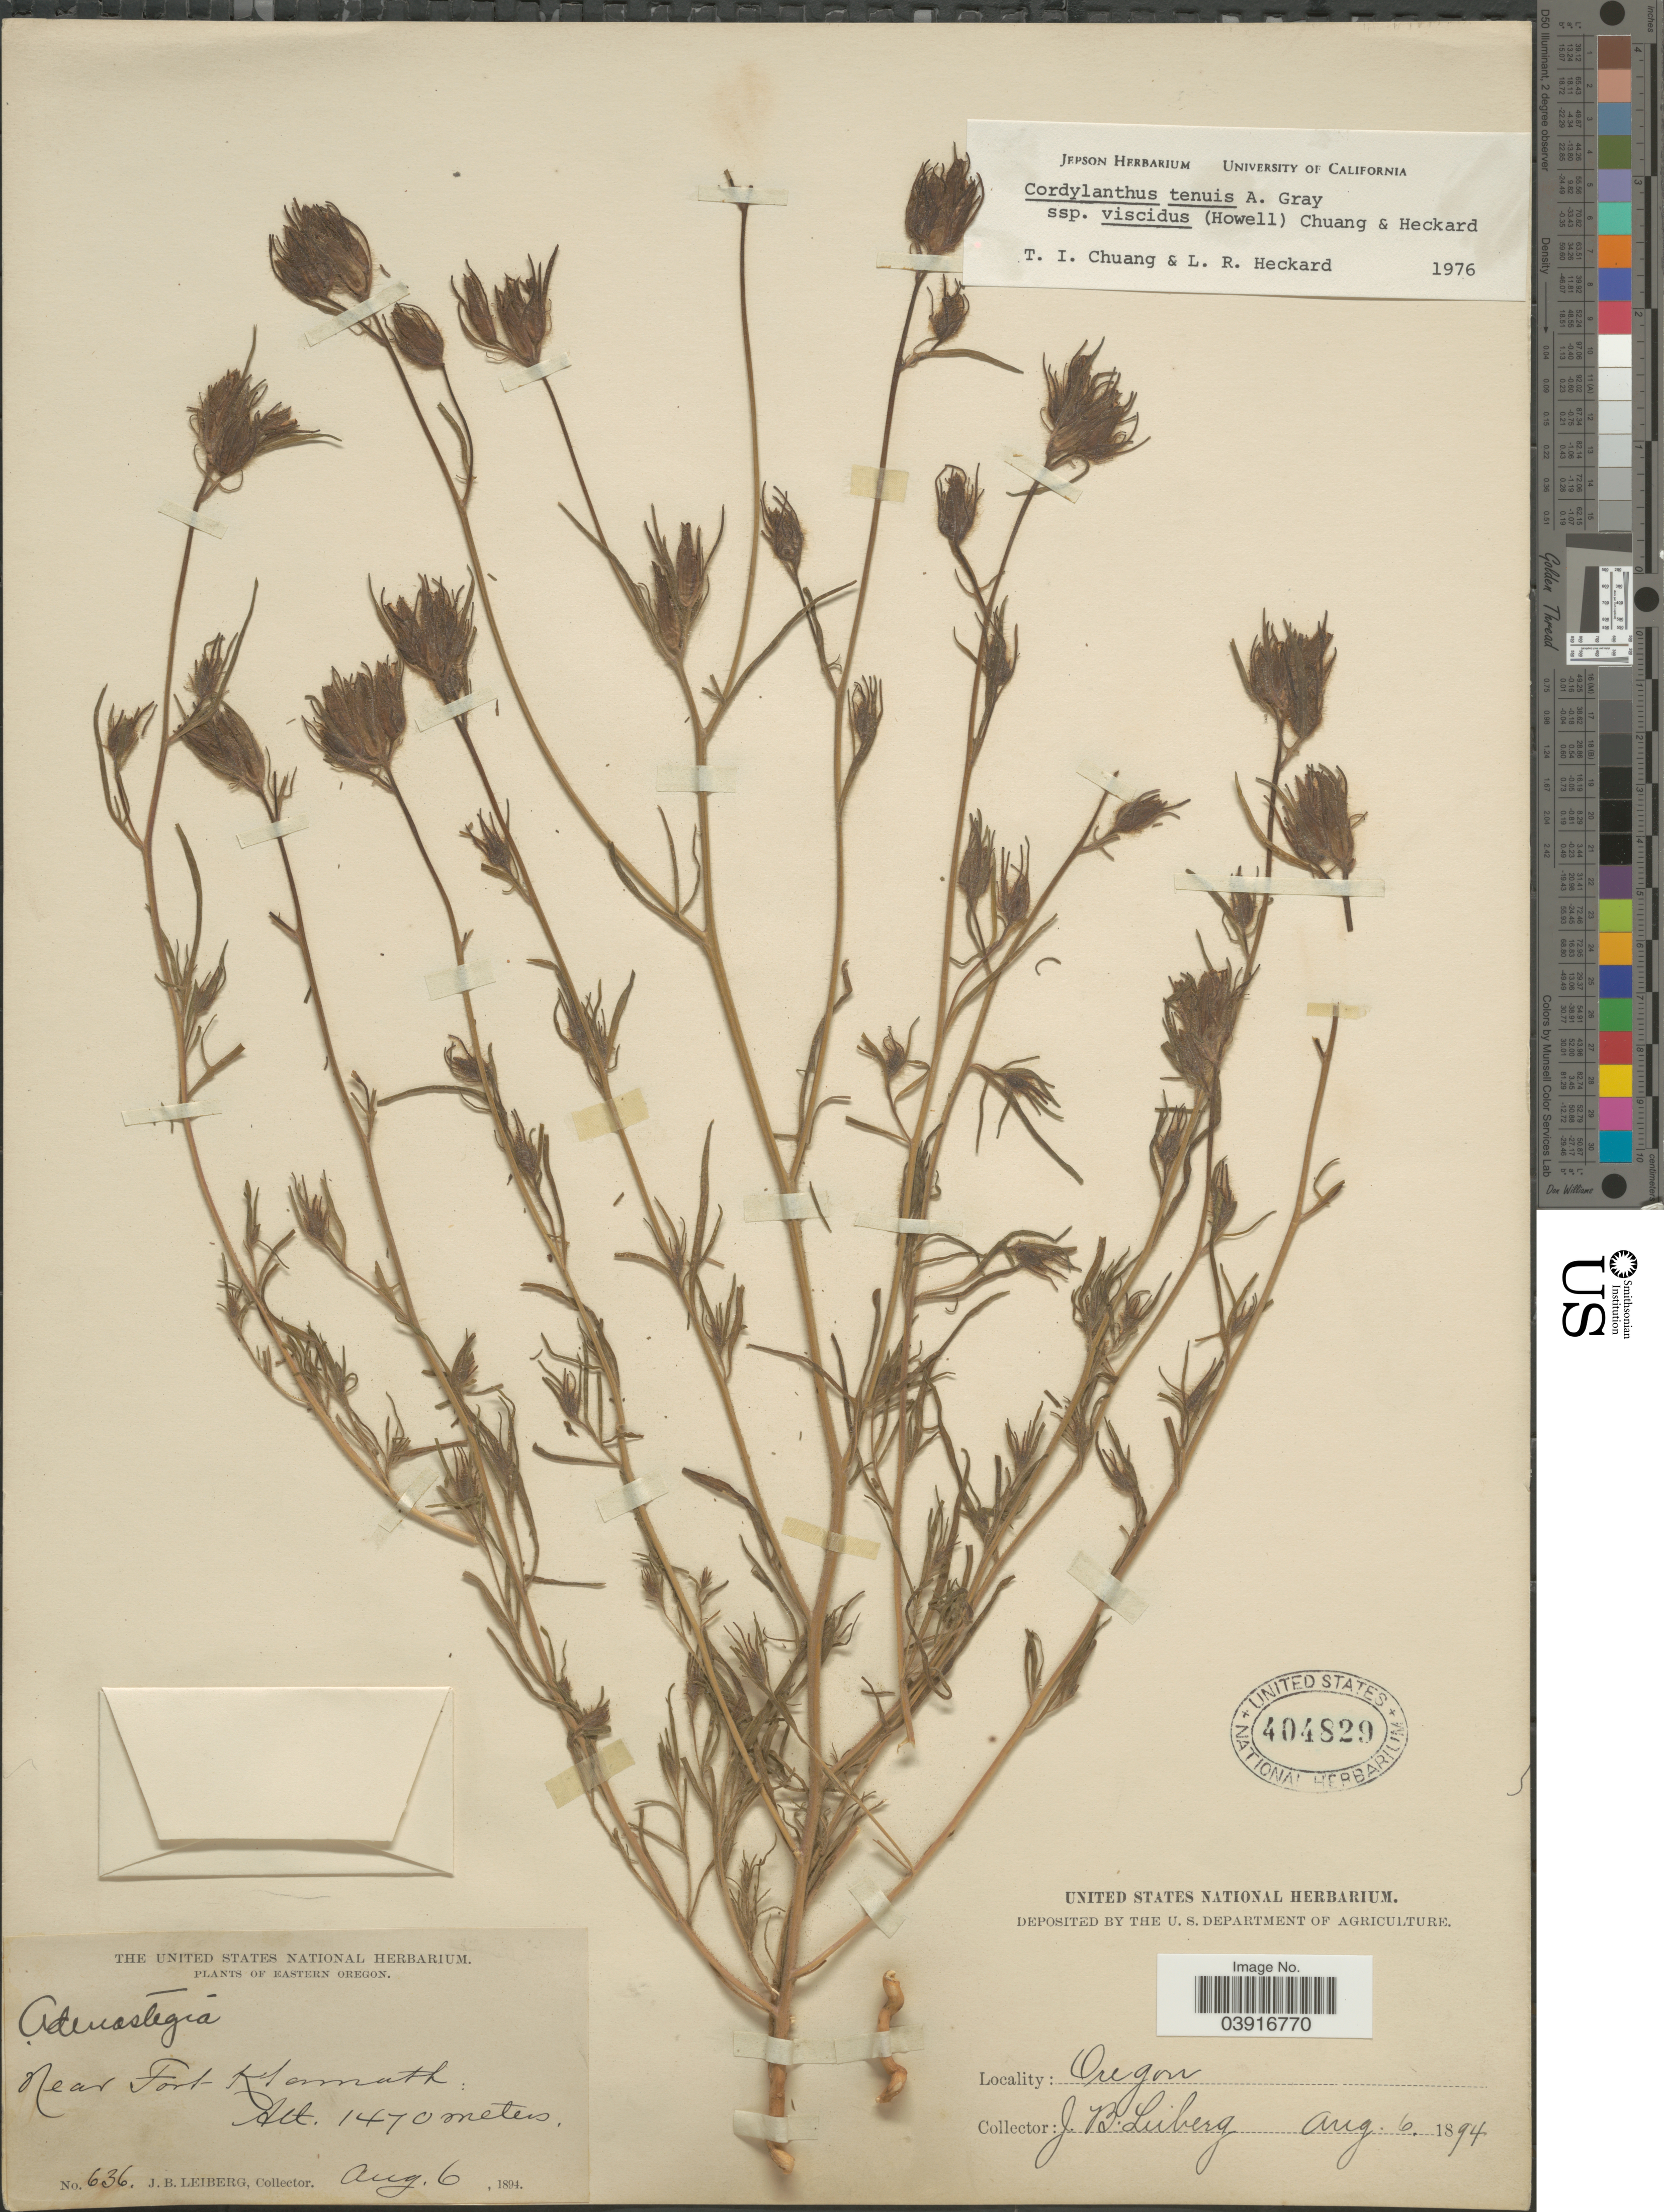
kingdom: Plantae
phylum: Tracheophyta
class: Magnoliopsida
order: Lamiales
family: Orobanchaceae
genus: Cordylanthus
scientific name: Cordylanthus tenuis subsp. viscidus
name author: (Howell) T.I. Chuang & Heckard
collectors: J. B. Leiberg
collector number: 636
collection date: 1894-08-06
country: United States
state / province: Oregon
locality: Eastern Oregon. Near Fort Klamath.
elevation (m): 1470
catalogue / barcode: US 404829